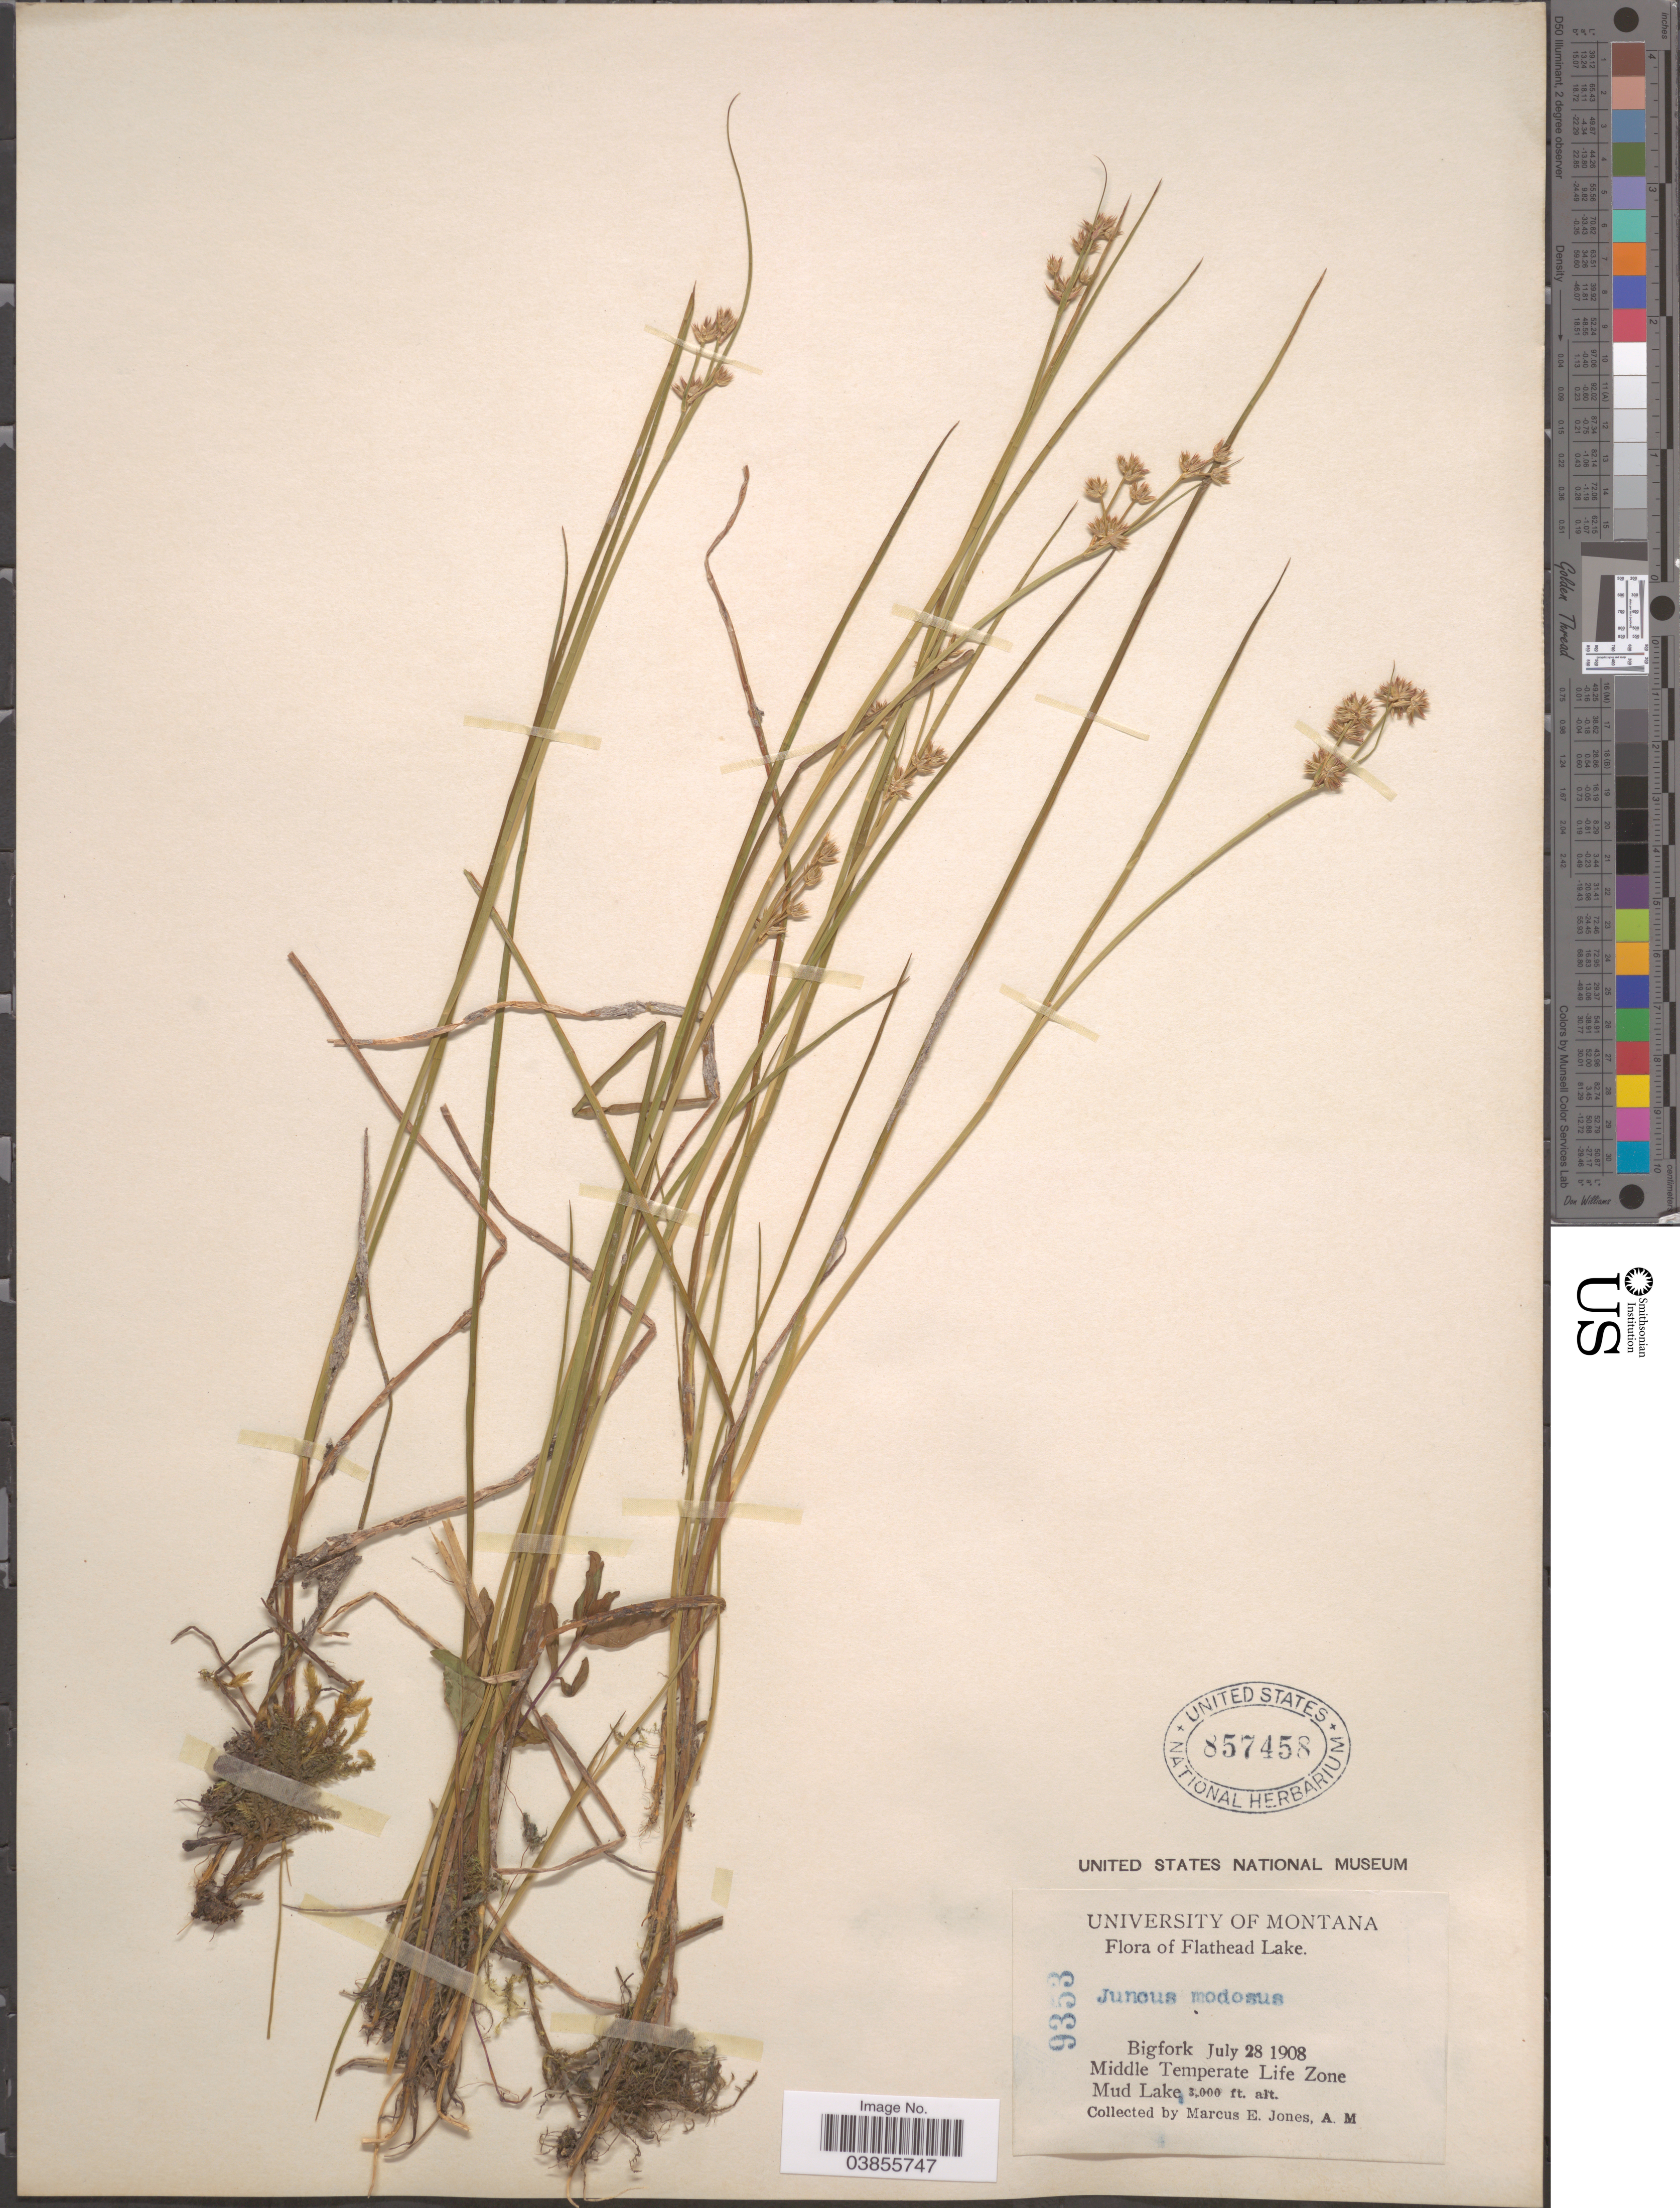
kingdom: Plantae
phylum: Tracheophyta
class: Liliopsida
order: Poales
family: Juncaceae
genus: Juncus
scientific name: Juncus nodosus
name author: L.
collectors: M. E. Jones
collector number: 9353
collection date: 1908-07-28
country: United States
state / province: Montana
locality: Flathead Lake. Bigfork. Middle Temperate Life Zone, Mud Lake.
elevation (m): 914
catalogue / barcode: US 857458